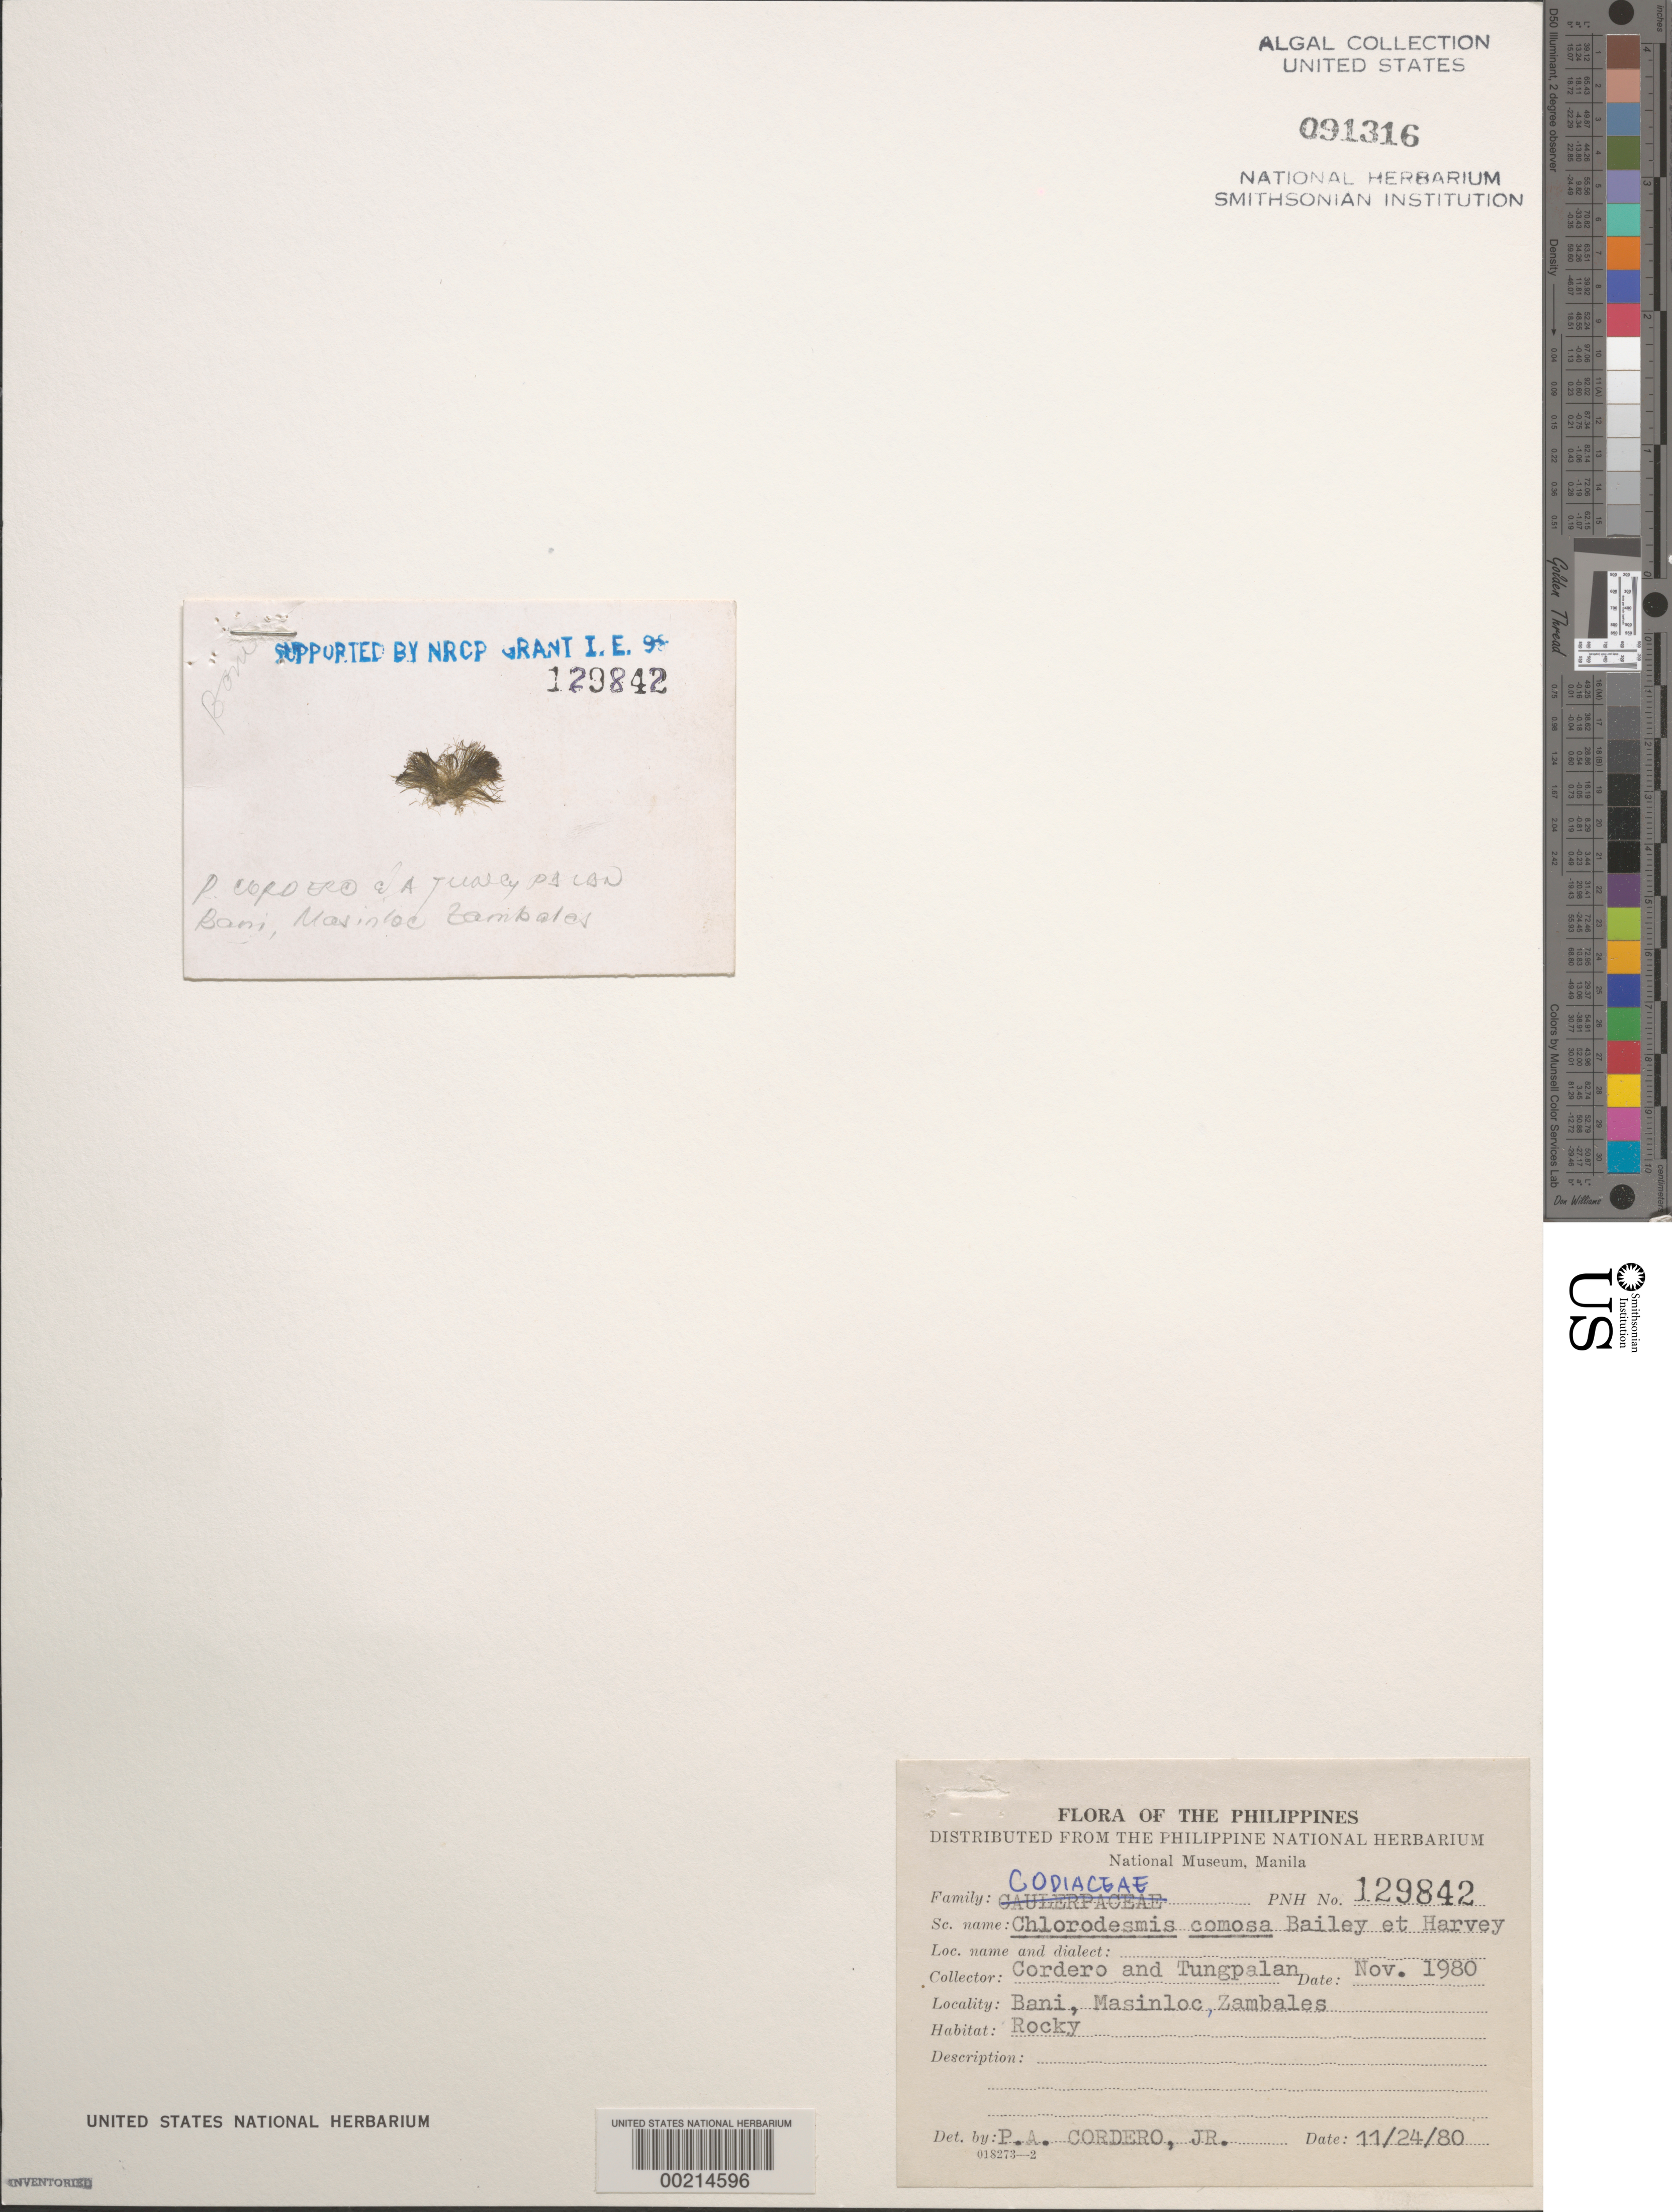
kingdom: Plantae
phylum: Chlorophyta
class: Ulvophyceae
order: Bryopsidales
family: Udoteaceae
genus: Chlorodesmis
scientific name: Chlorodesmis fastigiata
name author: (C. Agardh) S.C. Ducker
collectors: P. A. Cordero & A. Tungpalan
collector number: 129842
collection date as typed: Nov 1980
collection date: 1980-11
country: Philippines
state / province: Central Luzon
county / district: Zambales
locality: Bani, masinloc, zambales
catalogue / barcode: US 91316